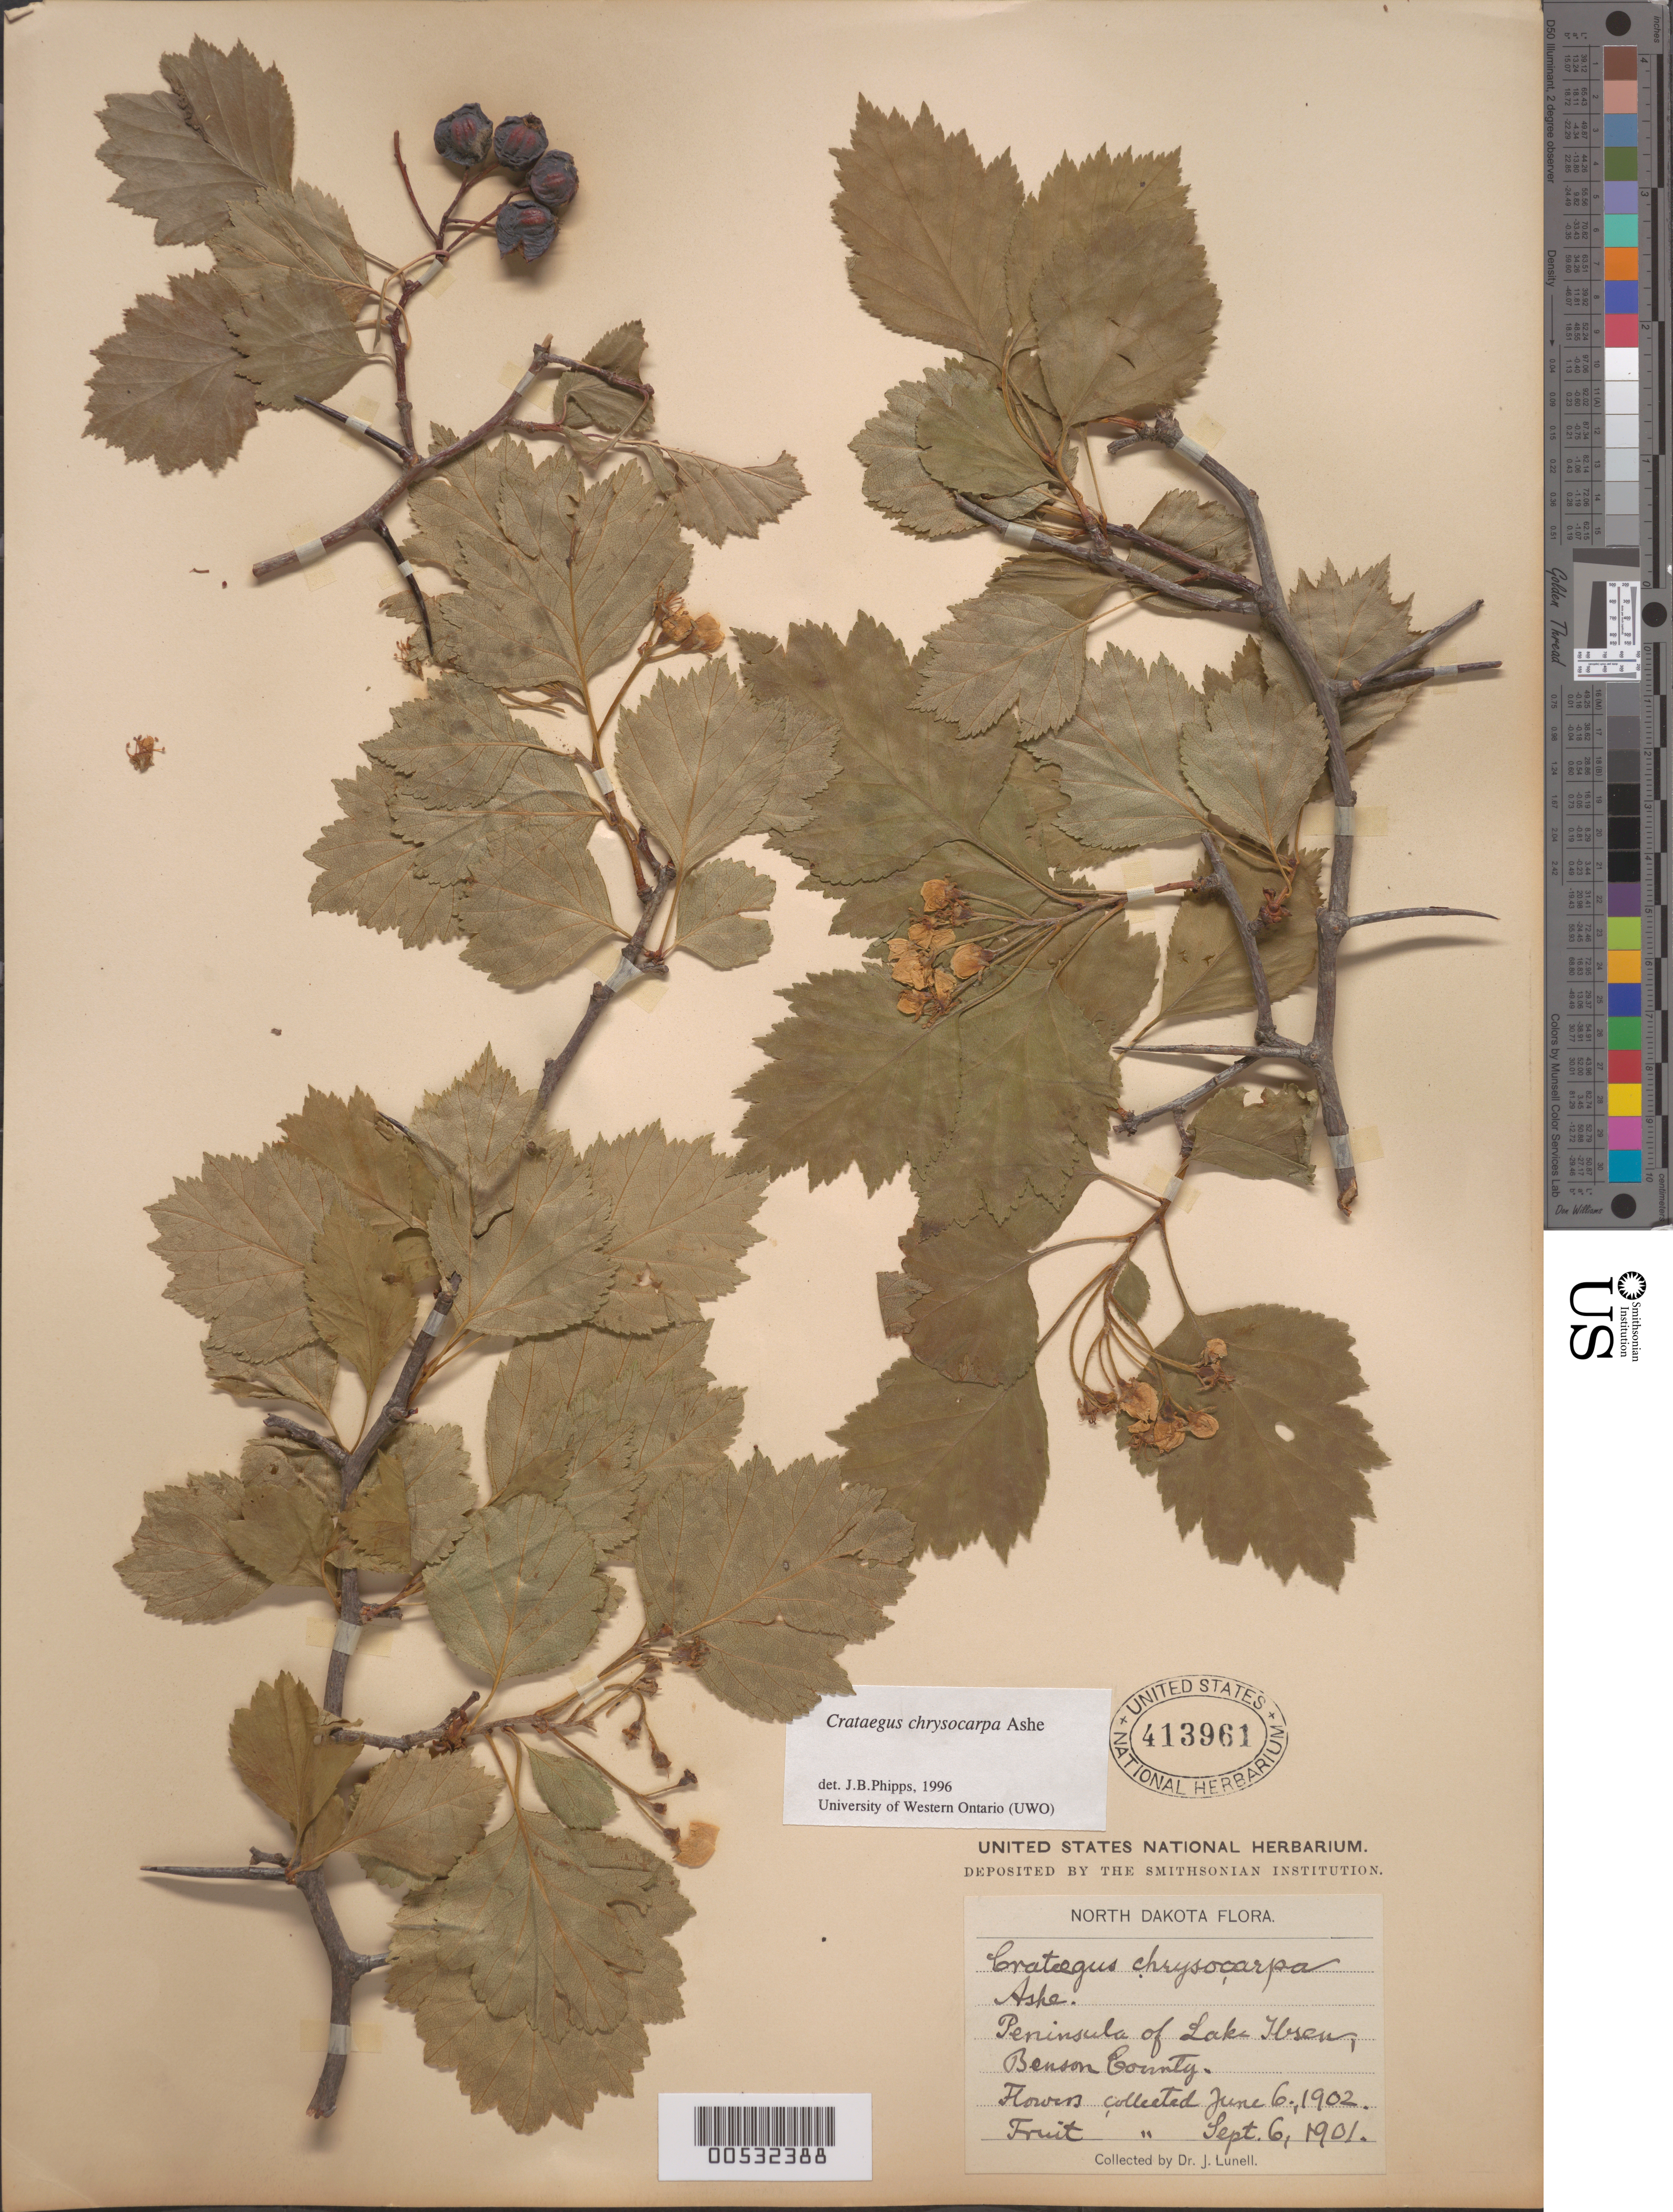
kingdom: Plantae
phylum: Tracheophyta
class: Magnoliopsida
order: Rosales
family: Rosaceae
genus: Crataegus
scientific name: Crataegus chrysocarpa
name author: Ashe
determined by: Phipps, James B., (UWO), University of Western Ontario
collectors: J. Lunell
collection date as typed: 06 Jun 1902 and 06 Sep 1902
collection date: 1902-06-06,1902-09-06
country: United States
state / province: North Dakota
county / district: Benson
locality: Peninsula of Lake Ibsen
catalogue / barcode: US 413961